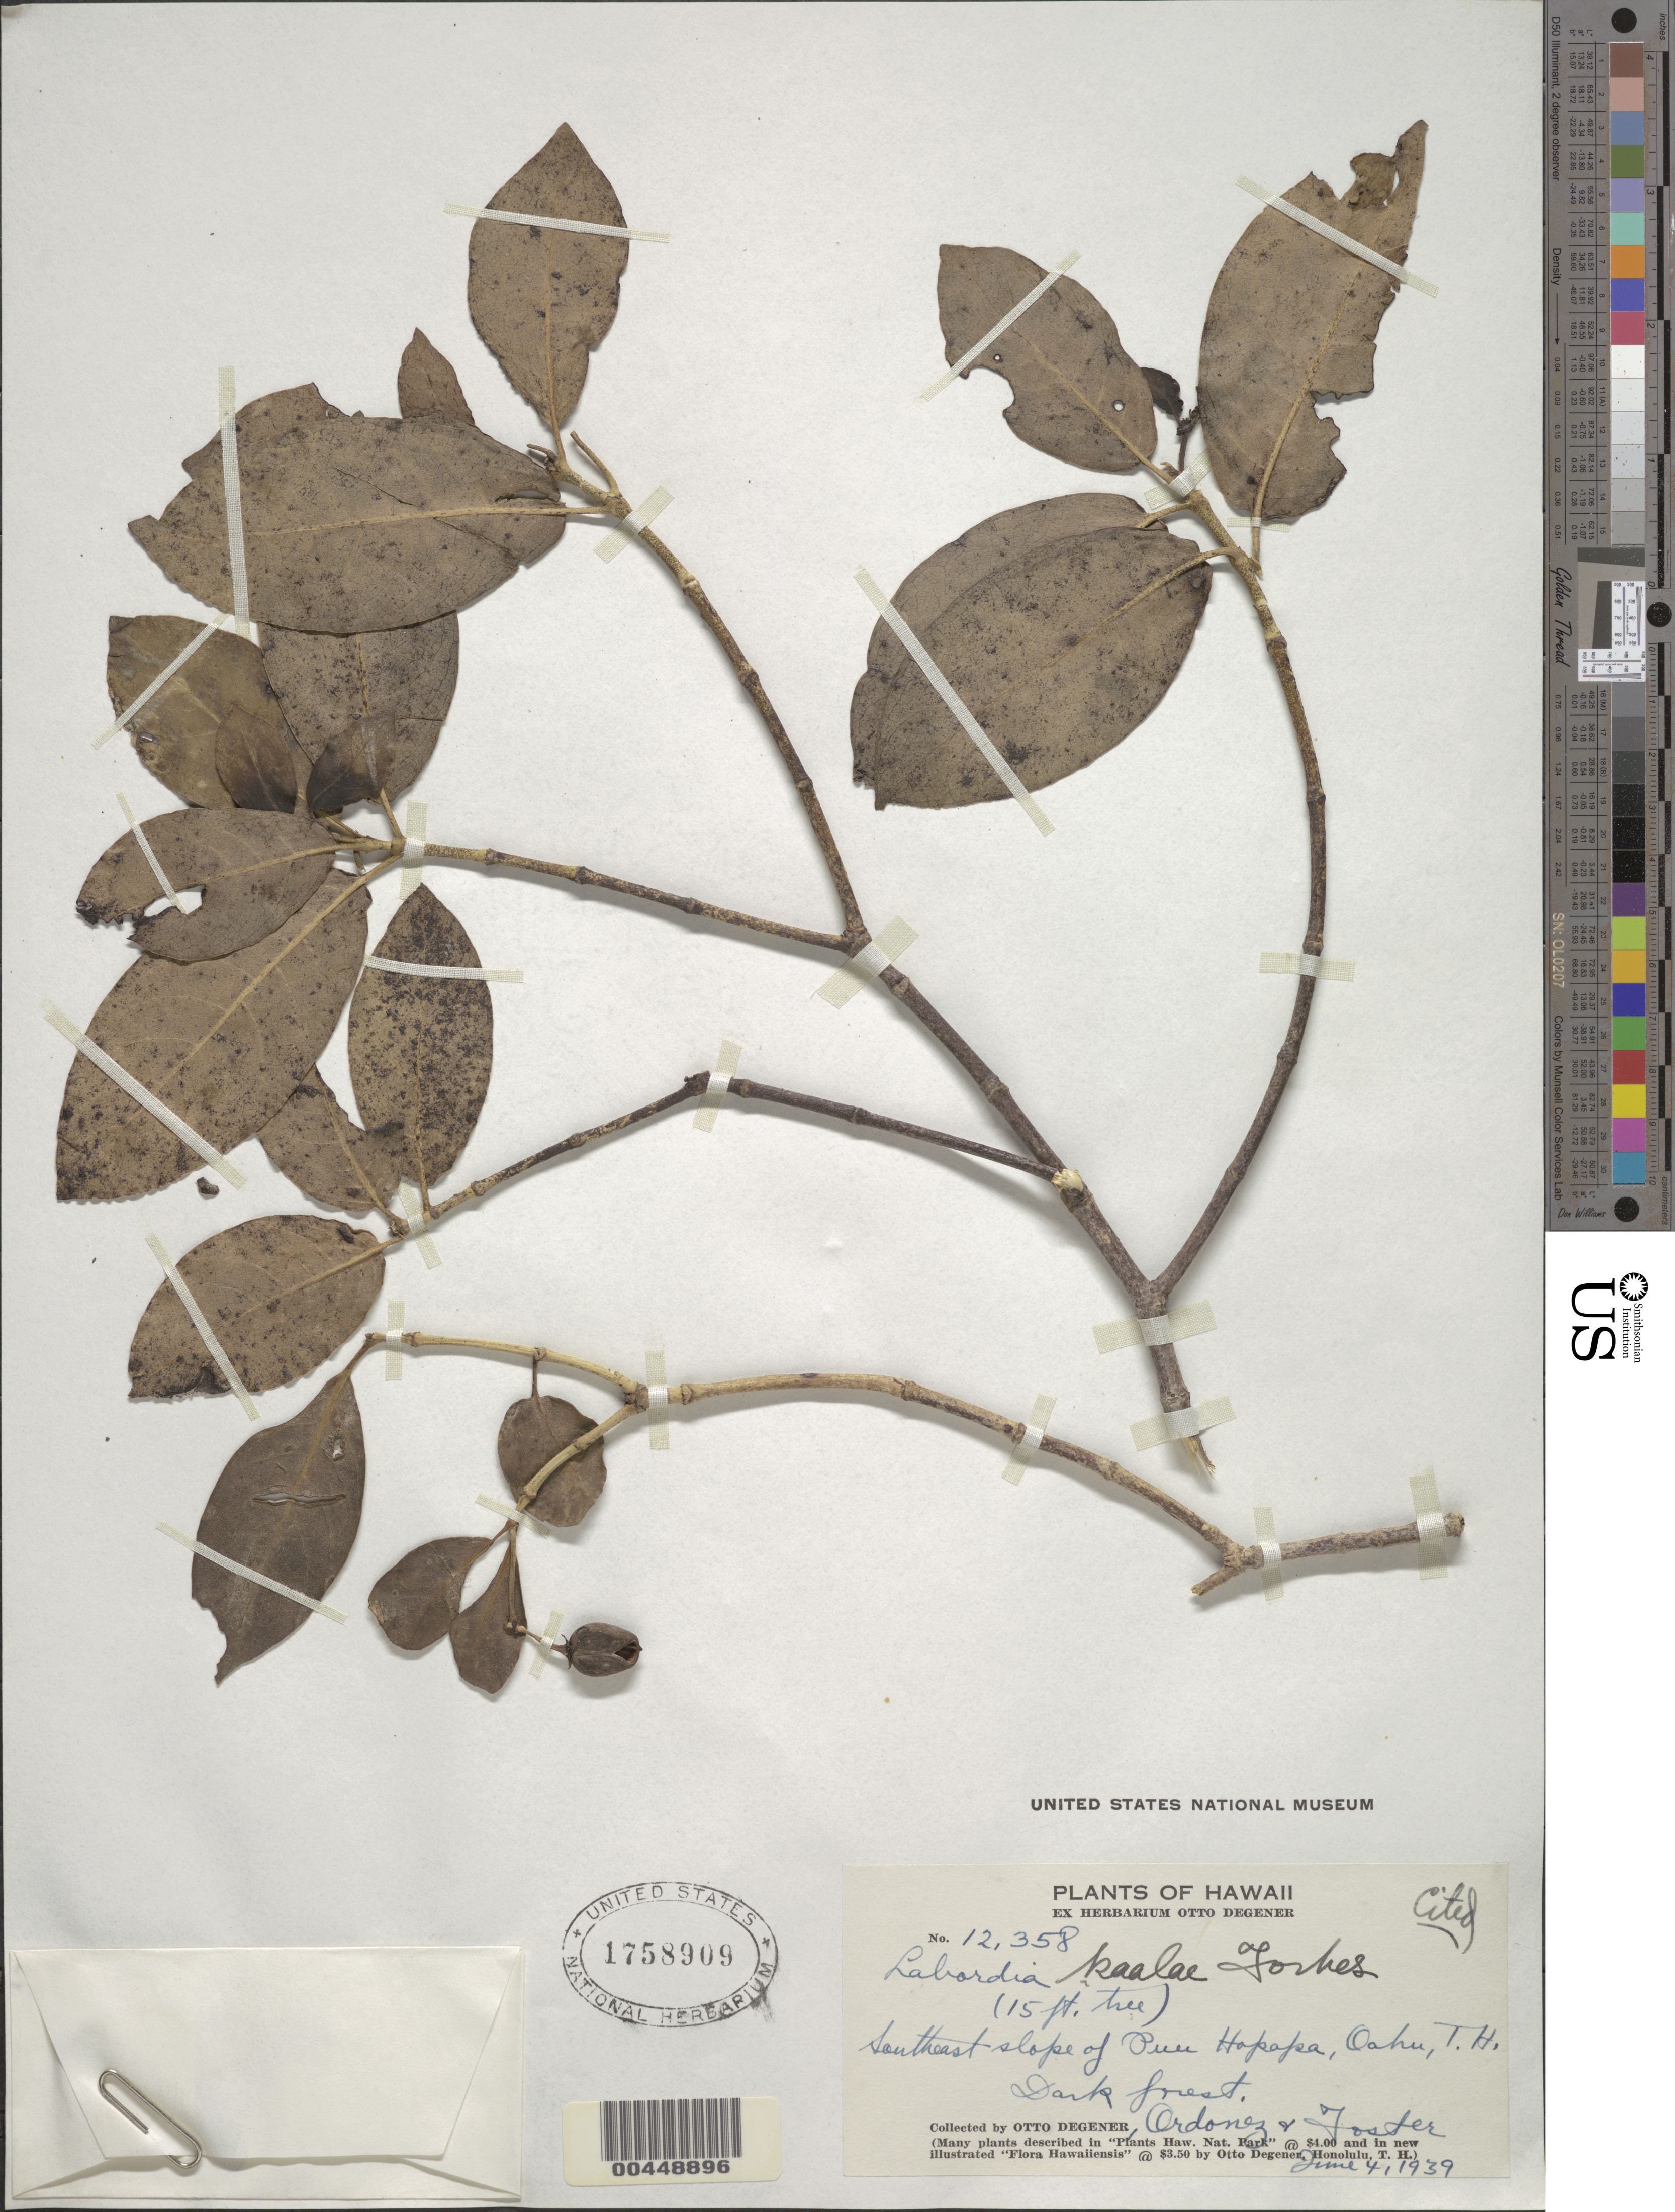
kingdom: Plantae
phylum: Tracheophyta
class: Magnoliopsida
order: Gentianales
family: Loganiaceae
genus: Geniostoma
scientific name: Geniostoma kaalae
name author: (C.N. Forbes) K. L. Gibbons et al.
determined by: Wagner, W. L., (BOT), Smithsonian Institution - National Museum of Natural History (UNITED STATES)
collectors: O. Degener, Ordonez & R. B. Foster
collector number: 12358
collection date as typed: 4 Jun 1939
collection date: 1939-06-04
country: United States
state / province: Hawaii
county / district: Honolulu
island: Oahu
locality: SE slope of Puu Hapapa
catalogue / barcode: US 1758909